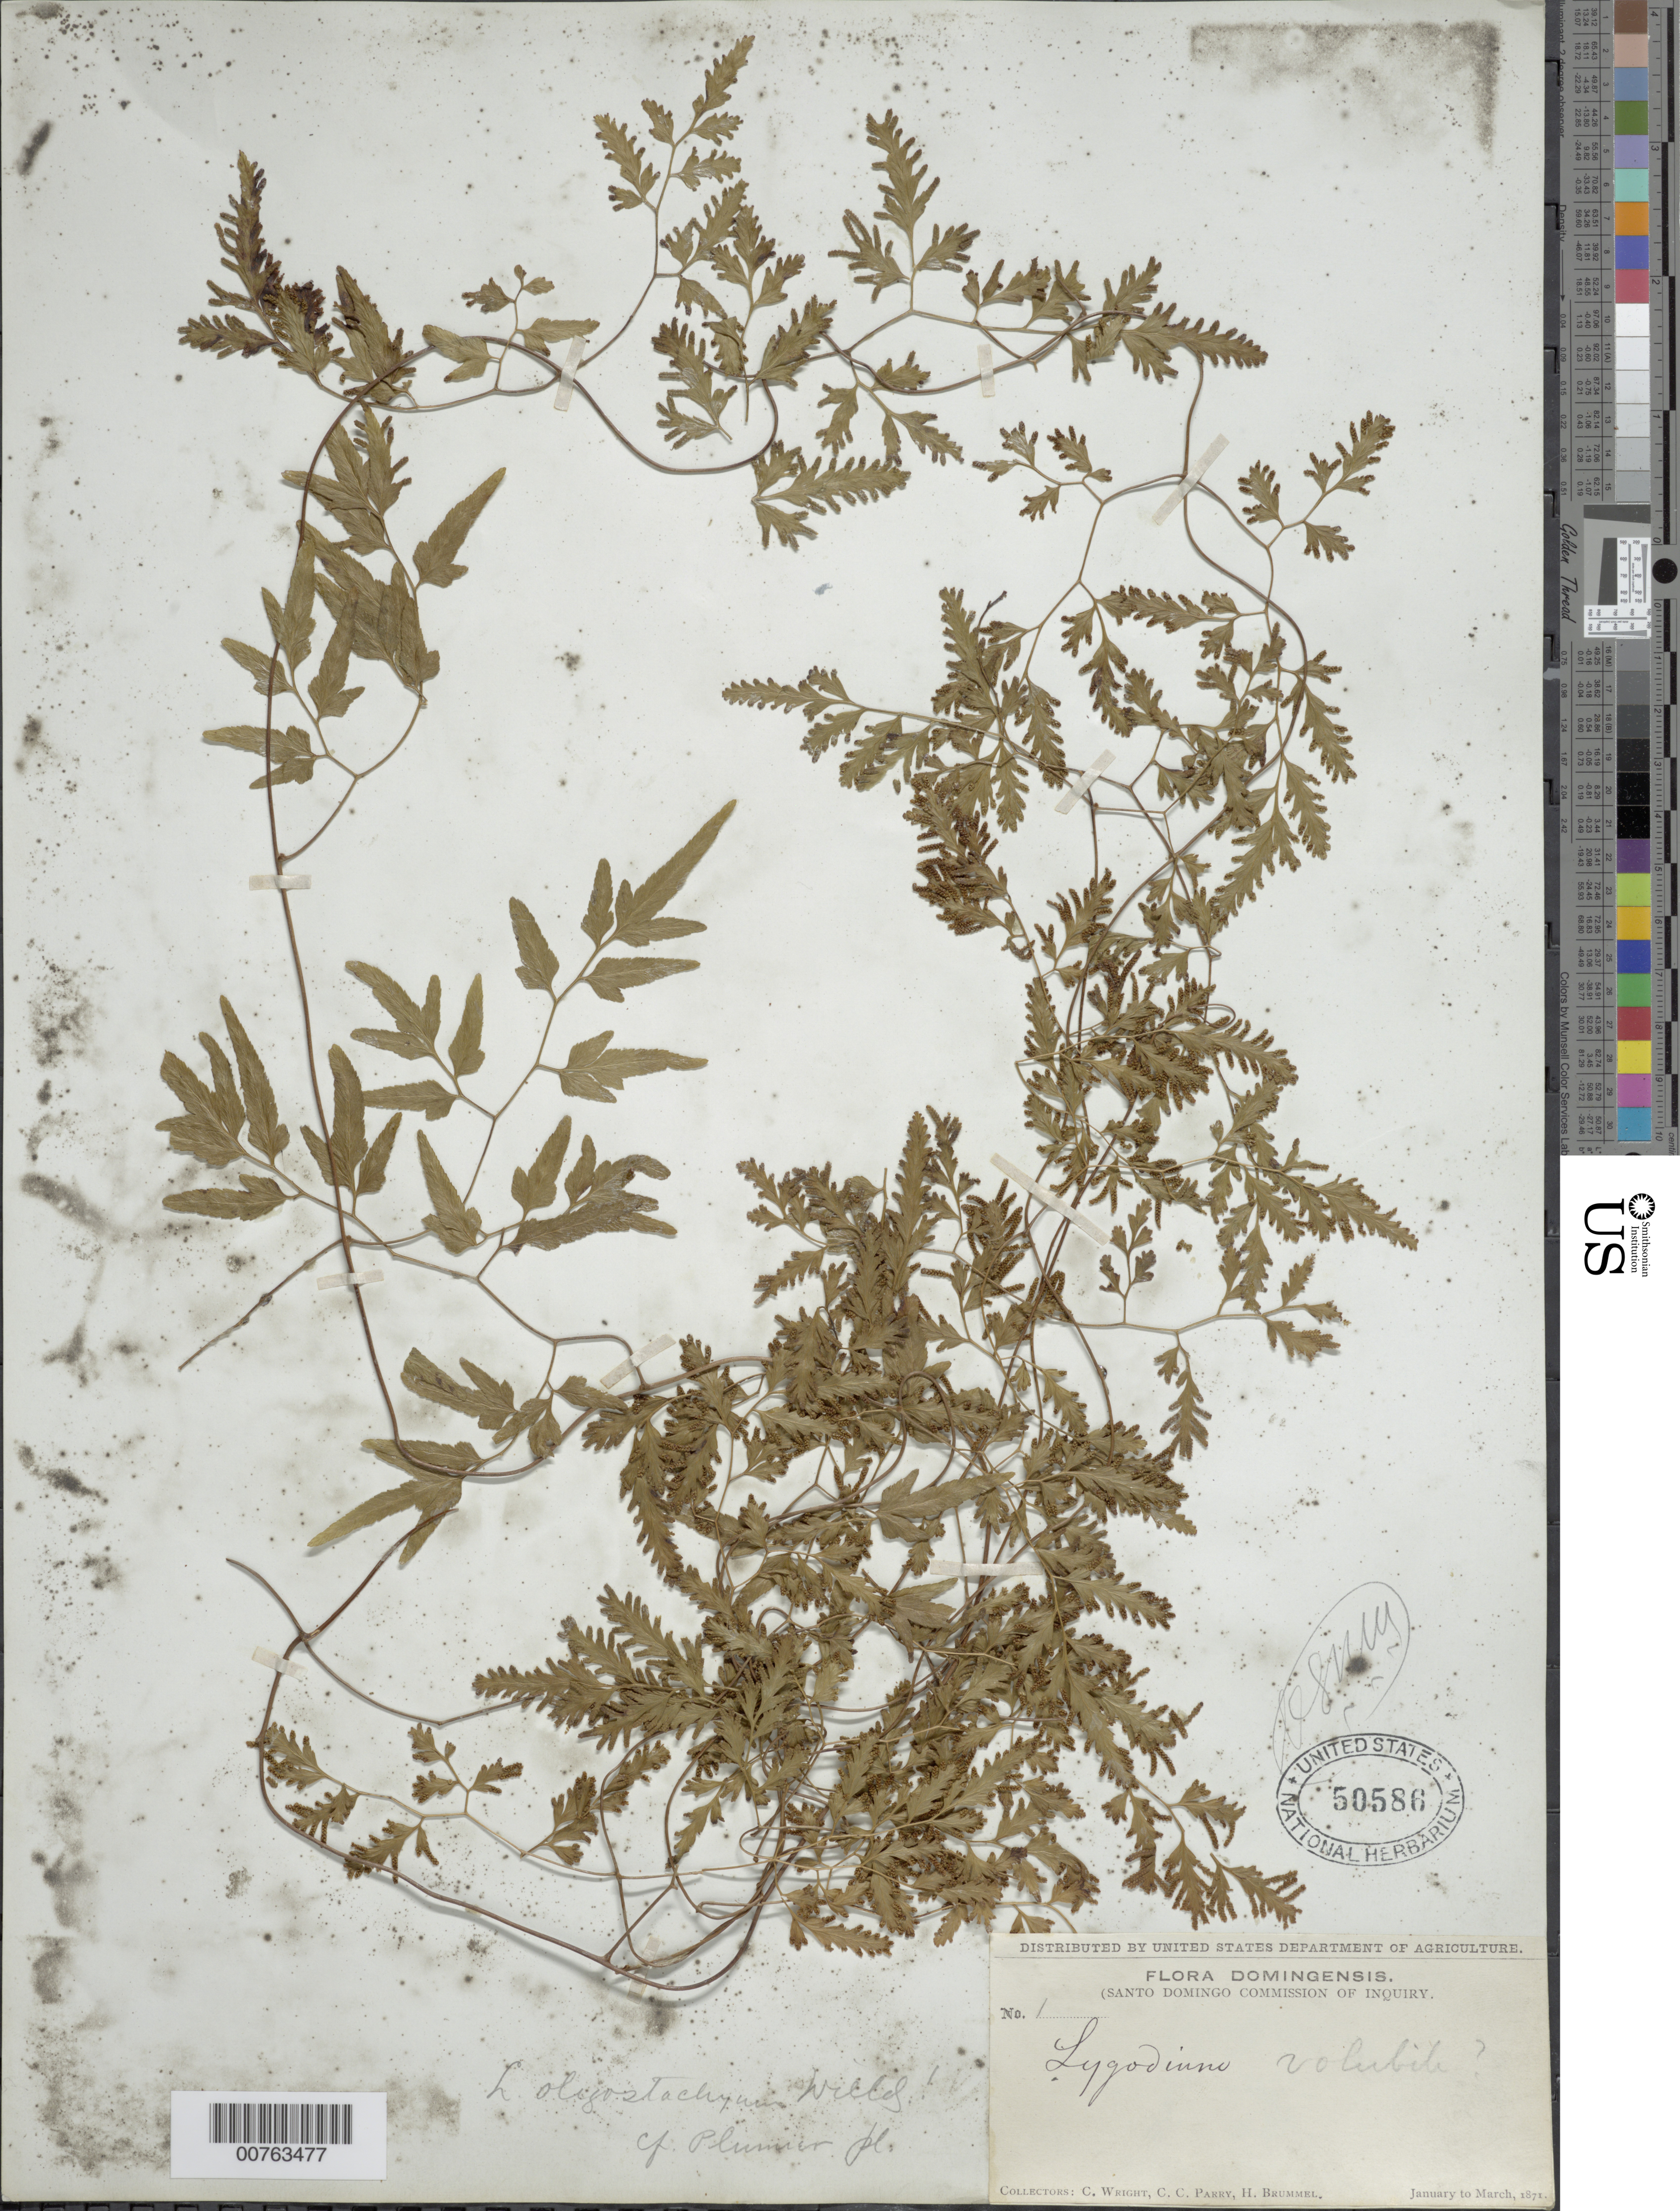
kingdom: Plantae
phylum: Tracheophyta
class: Polypodiopsida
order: Schizaeales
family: Lygodiaceae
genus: Lygodium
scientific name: Lygodium oligostachyum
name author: (Willd.) Desv.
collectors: C. Wright, C. C. Parry & H. Brummel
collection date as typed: Jan 1871 to -- Mar 1871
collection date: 1871-01/1871-03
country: Dominican Republic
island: Hispaniola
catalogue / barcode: US 50586